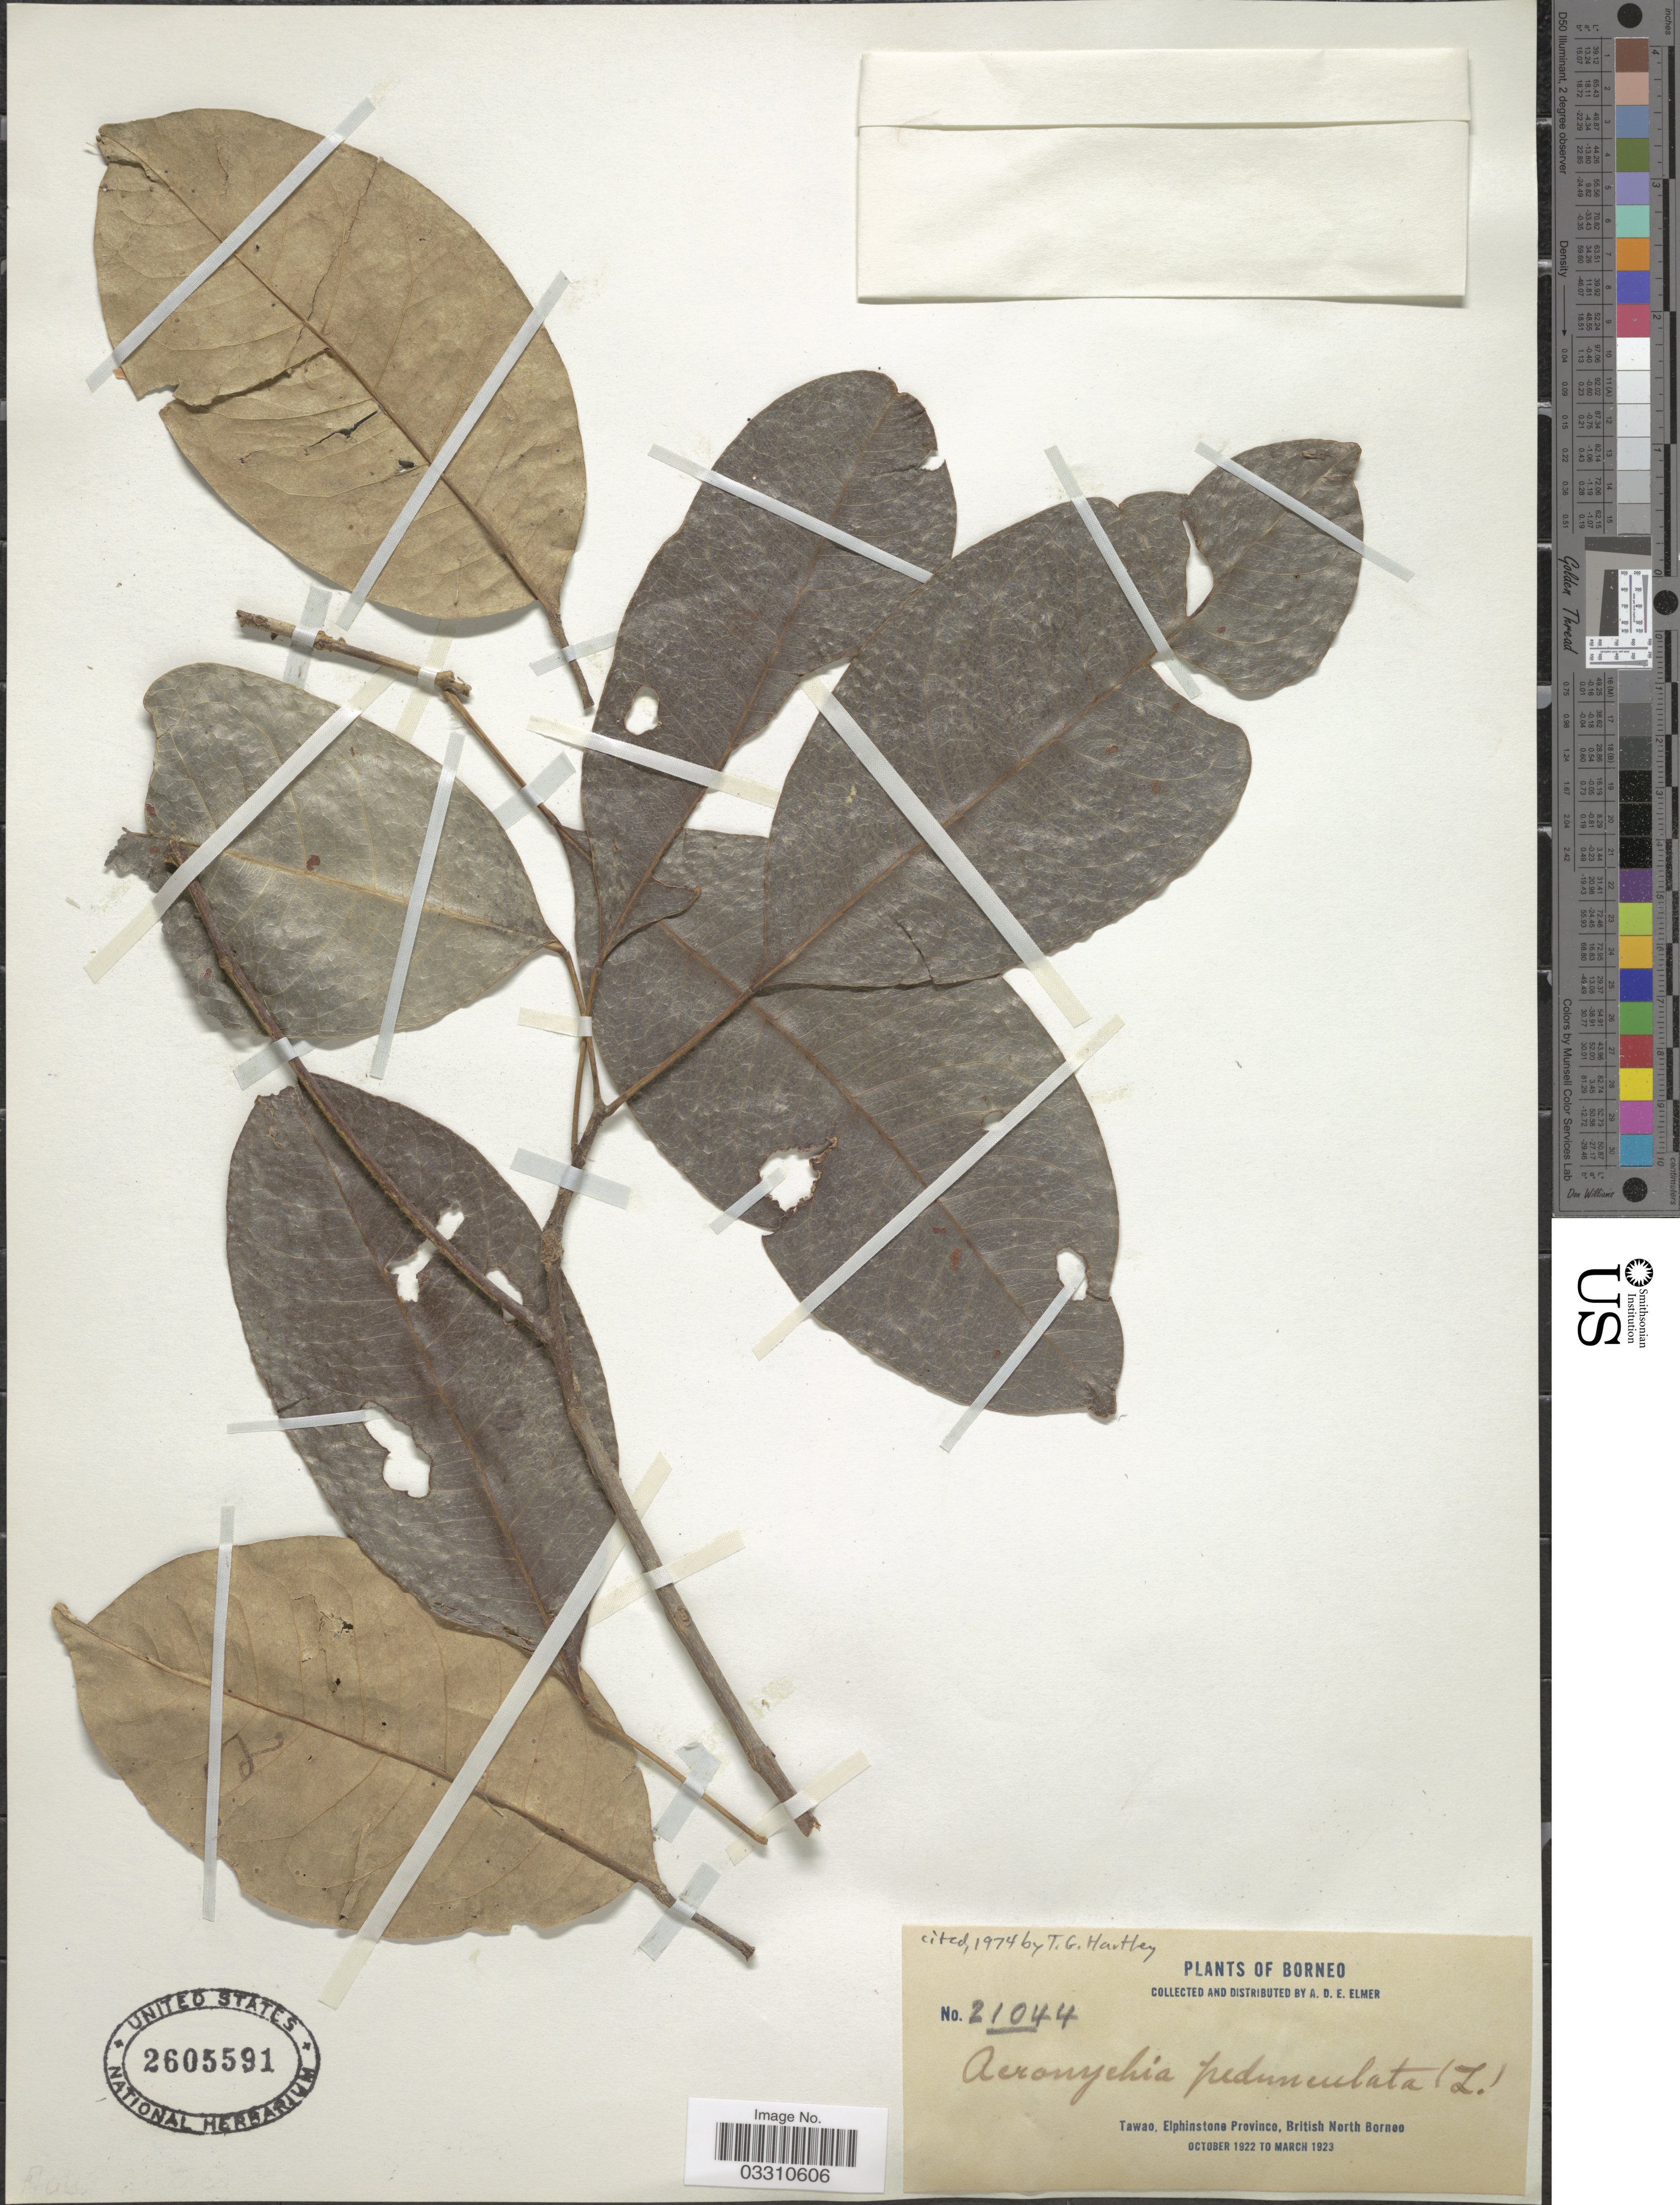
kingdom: Plantae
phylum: Tracheophyta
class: Magnoliopsida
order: Sapindales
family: Rutaceae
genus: Acronychia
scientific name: Acronychia pedunculata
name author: (L.) Miq.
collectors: A. D. E. Elmer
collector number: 21044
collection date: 1922-10/1923-03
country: Malaysia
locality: Borneo. Tawao, Elphinstone Province, British North Borneo.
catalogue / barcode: US 2605591